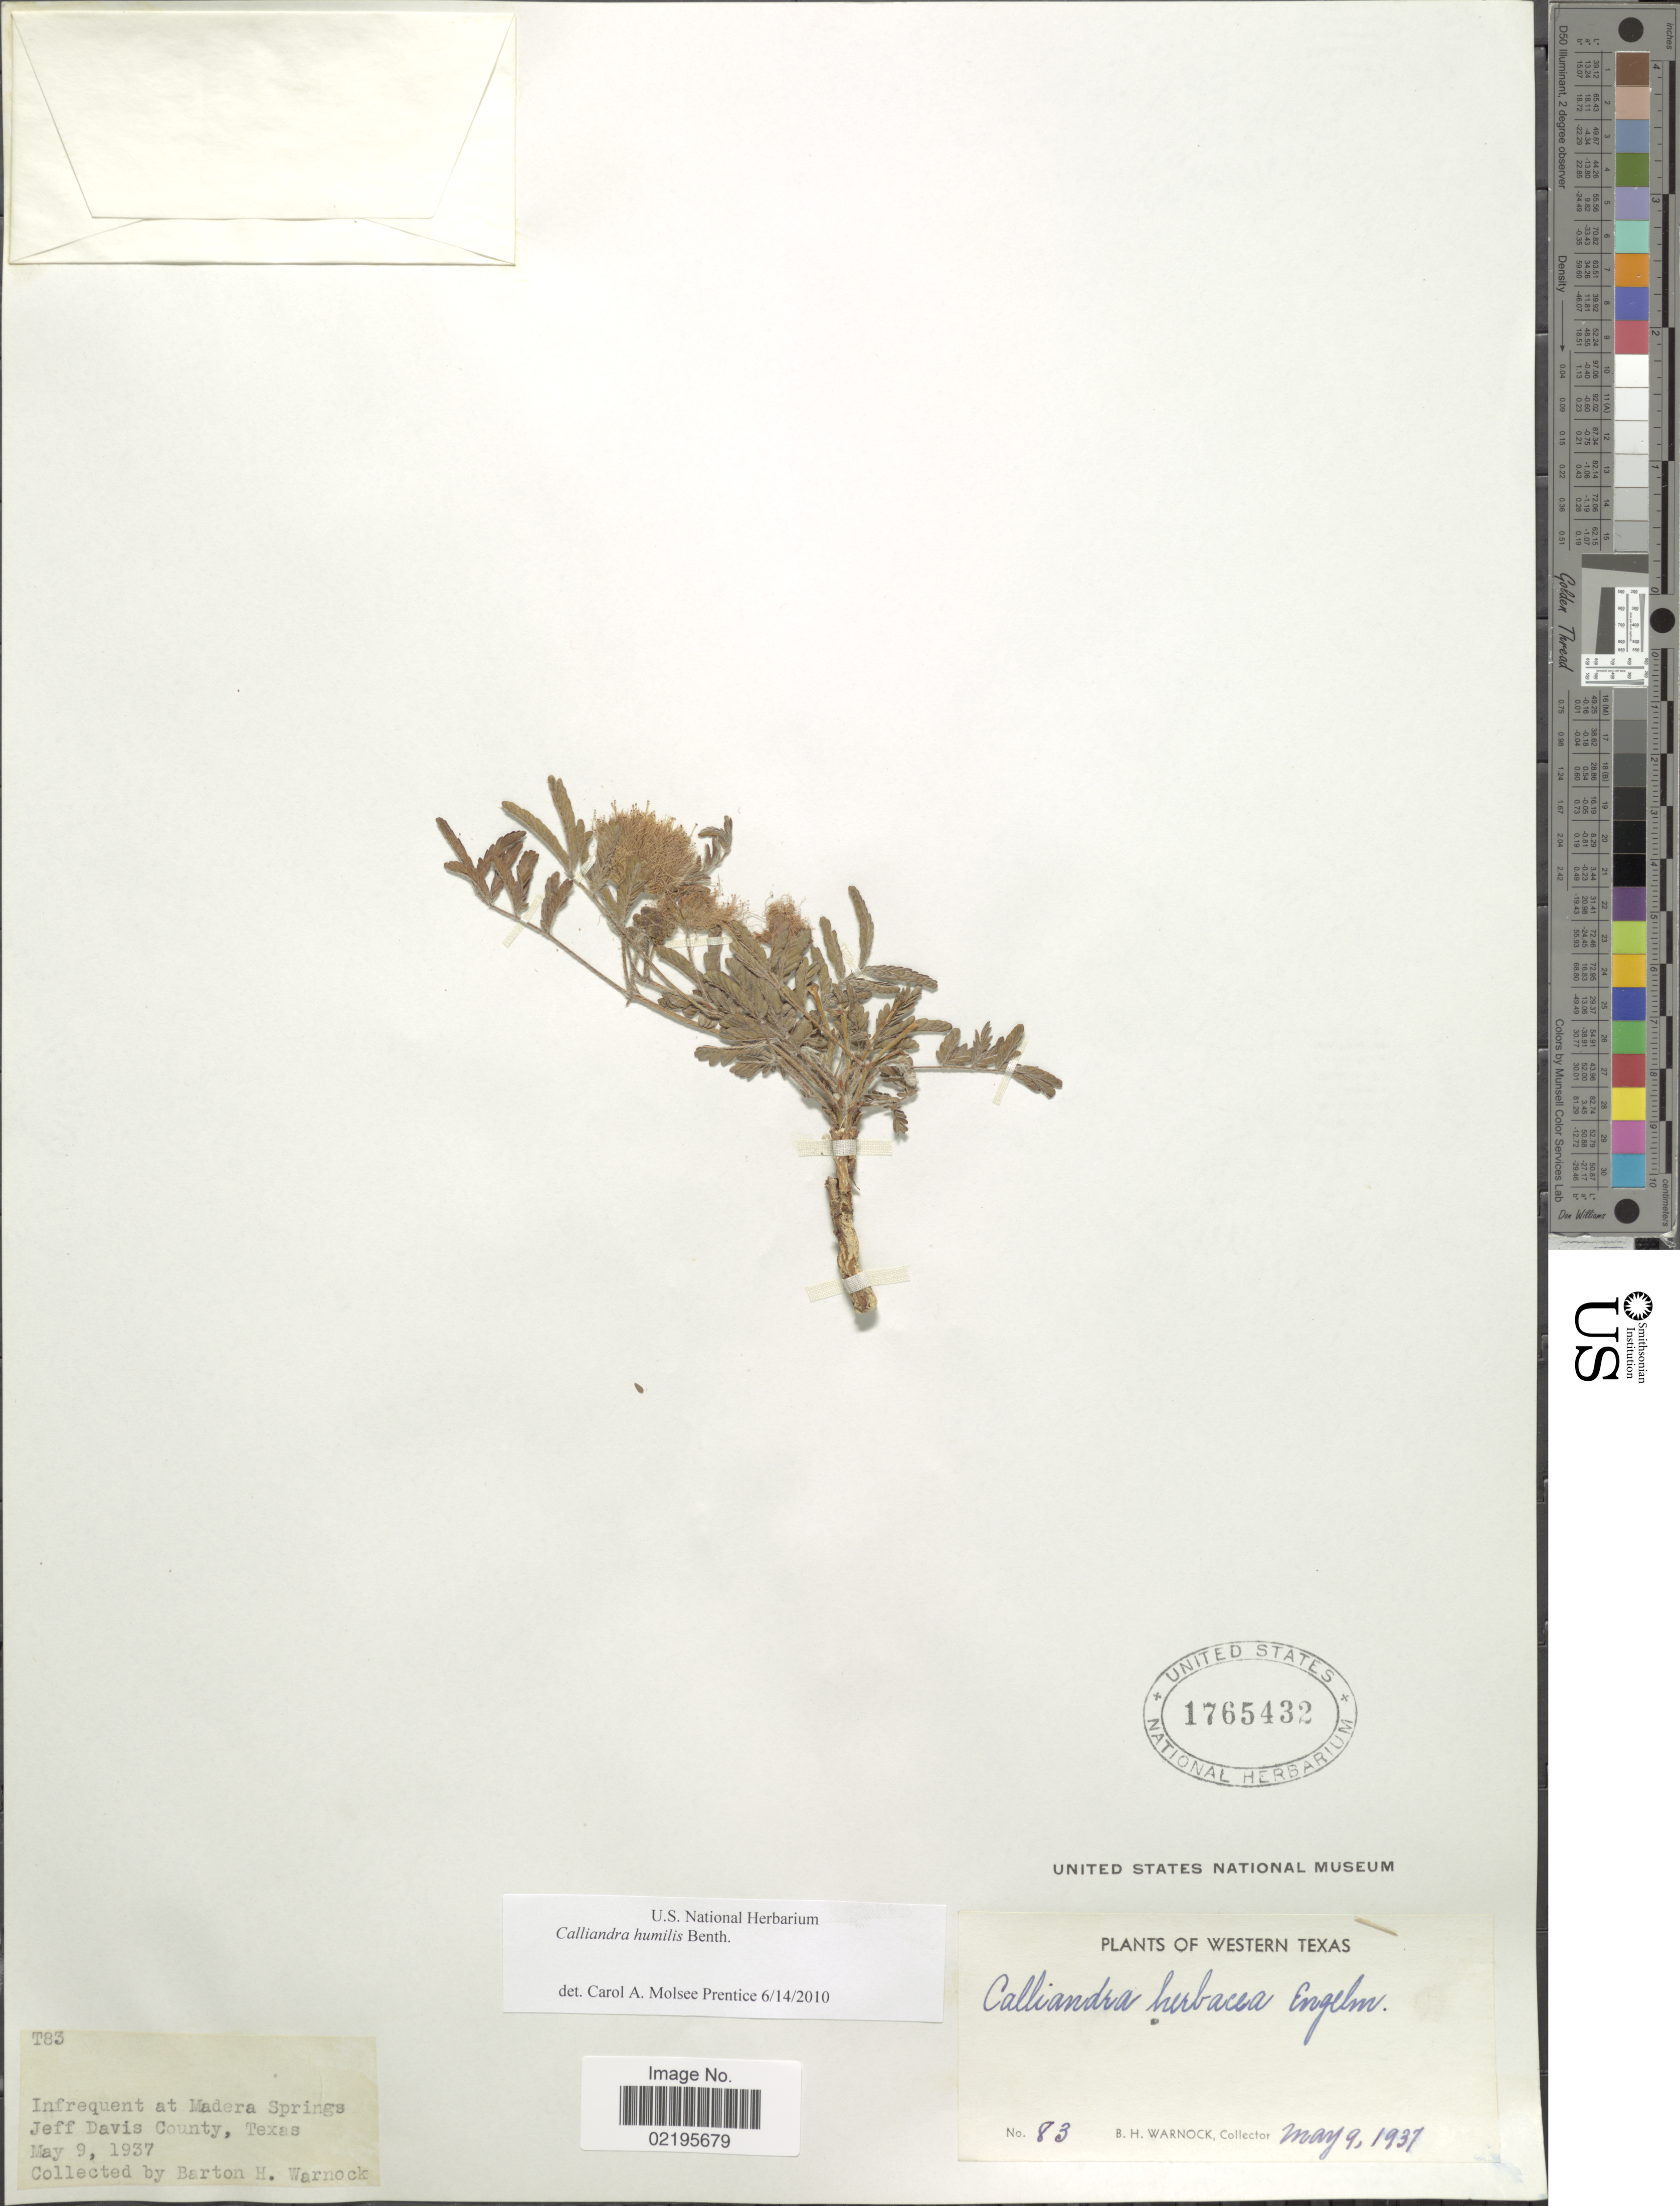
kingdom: Plantae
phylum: Tracheophyta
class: Magnoliopsida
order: Fabales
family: Fabaceae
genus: Calliandra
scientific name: Calliandra humilis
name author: Benth.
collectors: B. H. Warnock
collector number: T83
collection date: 1937-05-09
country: United States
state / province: Texas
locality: Infrequent at Madera Springs, Jeff Davis County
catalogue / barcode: US 1765432